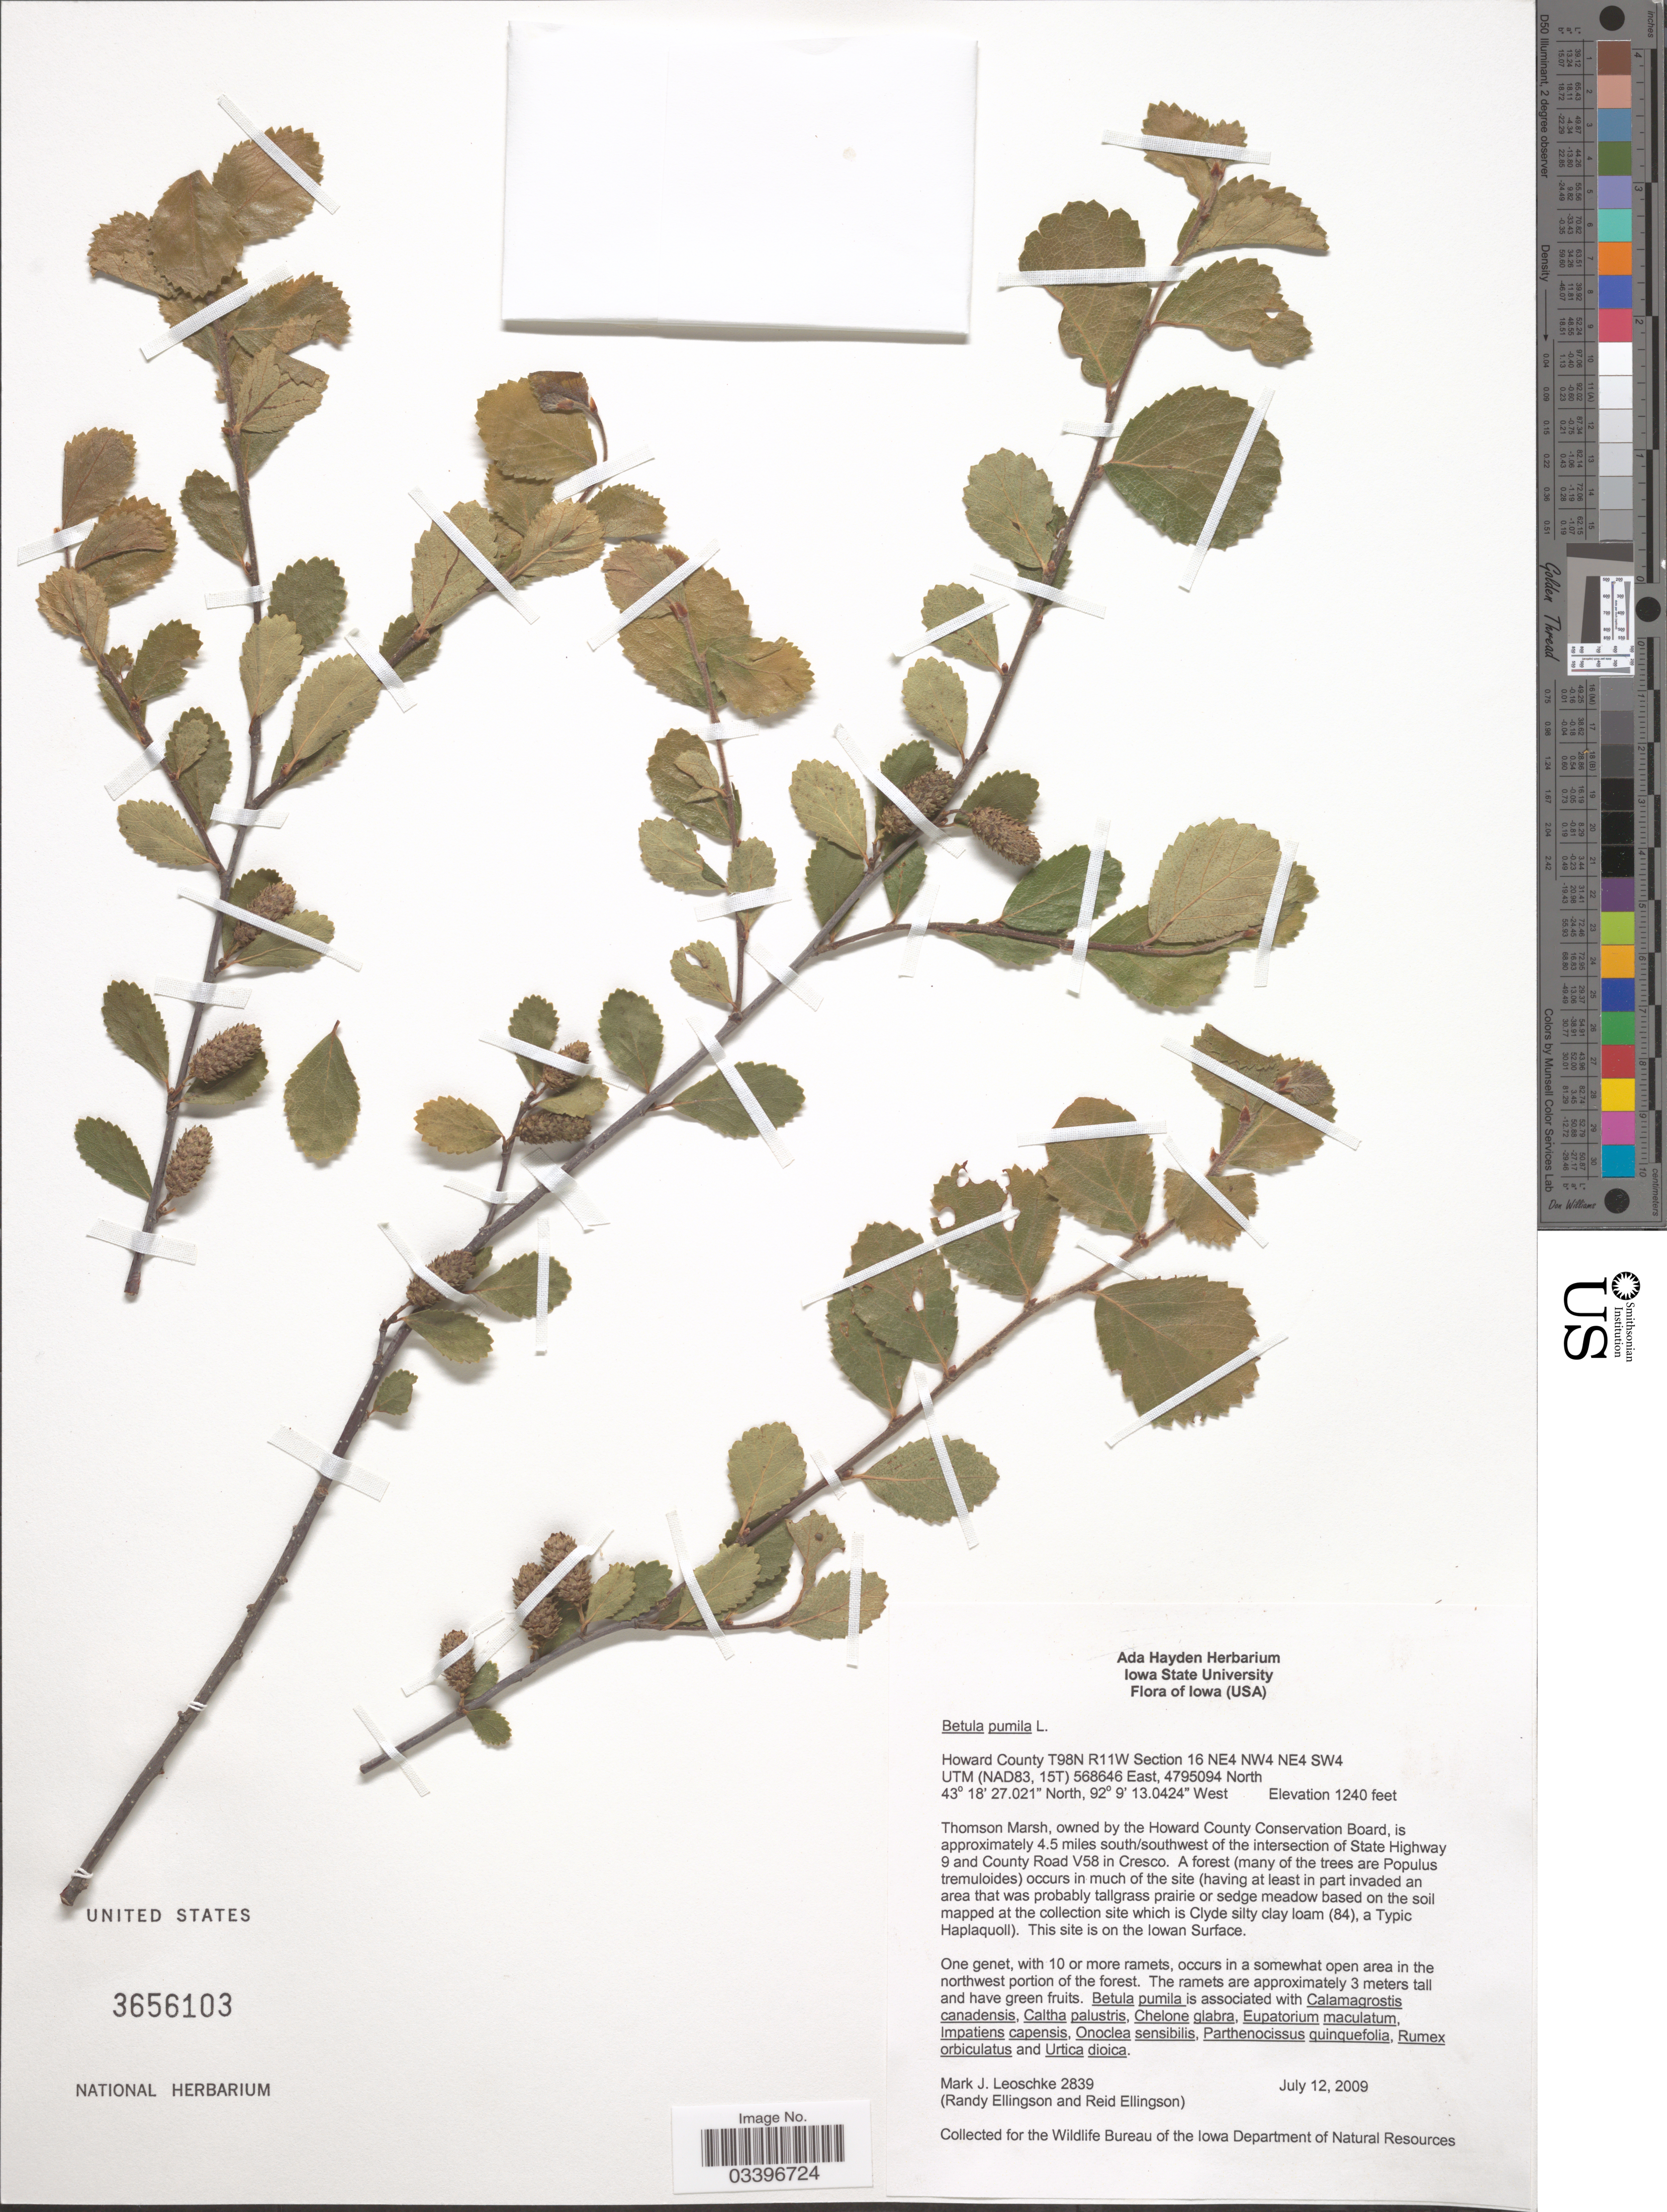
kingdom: Plantae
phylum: Tracheophyta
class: Magnoliopsida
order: Fagales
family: Betulaceae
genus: Betula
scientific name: Betula pumila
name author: L.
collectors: M. J. Leoschke, R. Ellingson & R. Ellingson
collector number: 2839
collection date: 2009-07-12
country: United States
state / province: Iowa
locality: Howard County T98N R11W Section 16 NE4 NW4 NE4 SW4 UTM(NAD83, 15T) 568646 East, 4795094 North. Thomson Marsh, owned by the Howard County Conservation Board, is approximately 4.5 miles south/southwest of the intersection of State Highway 9 and County Road V58 in Cresco.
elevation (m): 378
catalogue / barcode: US 3656103